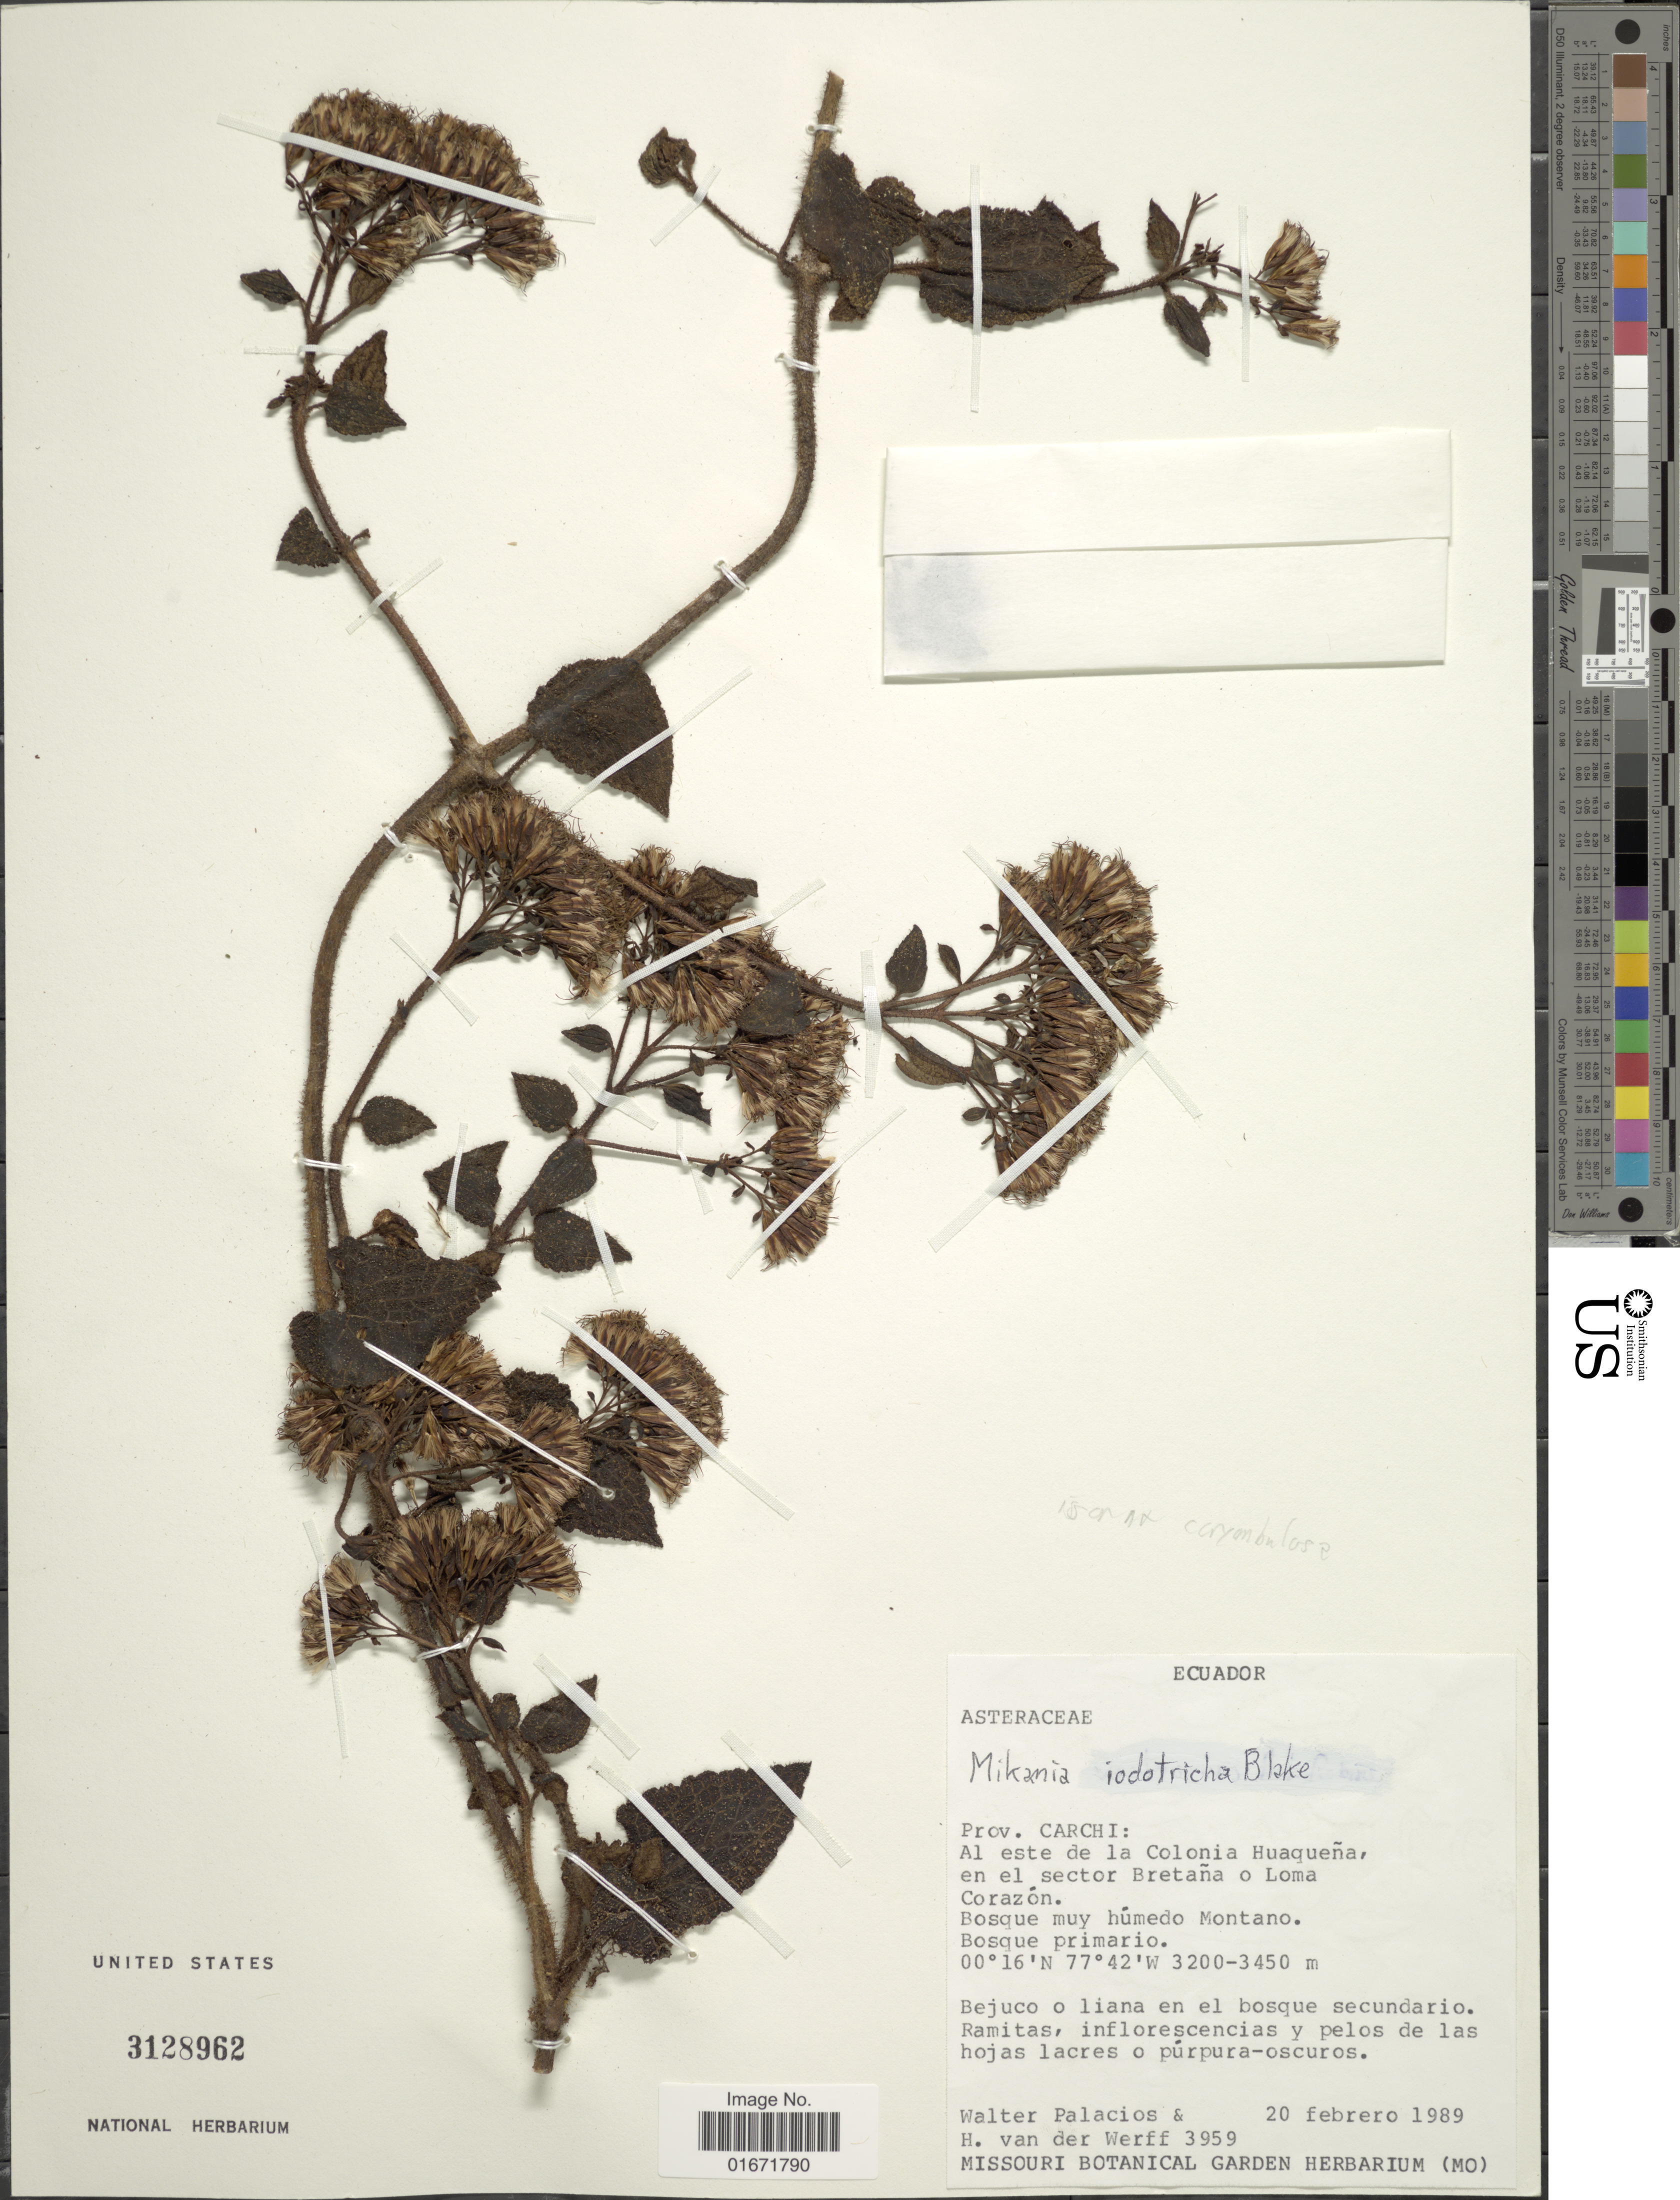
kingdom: Plantae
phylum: Tracheophyta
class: Magnoliopsida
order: Asterales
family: Asteraceae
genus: Mikania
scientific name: Mikania iodotricha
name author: S.F. Blake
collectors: W. Palacios & H. van der Werff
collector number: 3959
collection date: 1989-02-20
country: Ecuador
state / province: Carchi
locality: Prov. Carchi: Al este de la Colonia Huaqueña, en el sector Bretaña o Loma Corazón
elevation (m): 3200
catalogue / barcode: US 3128962